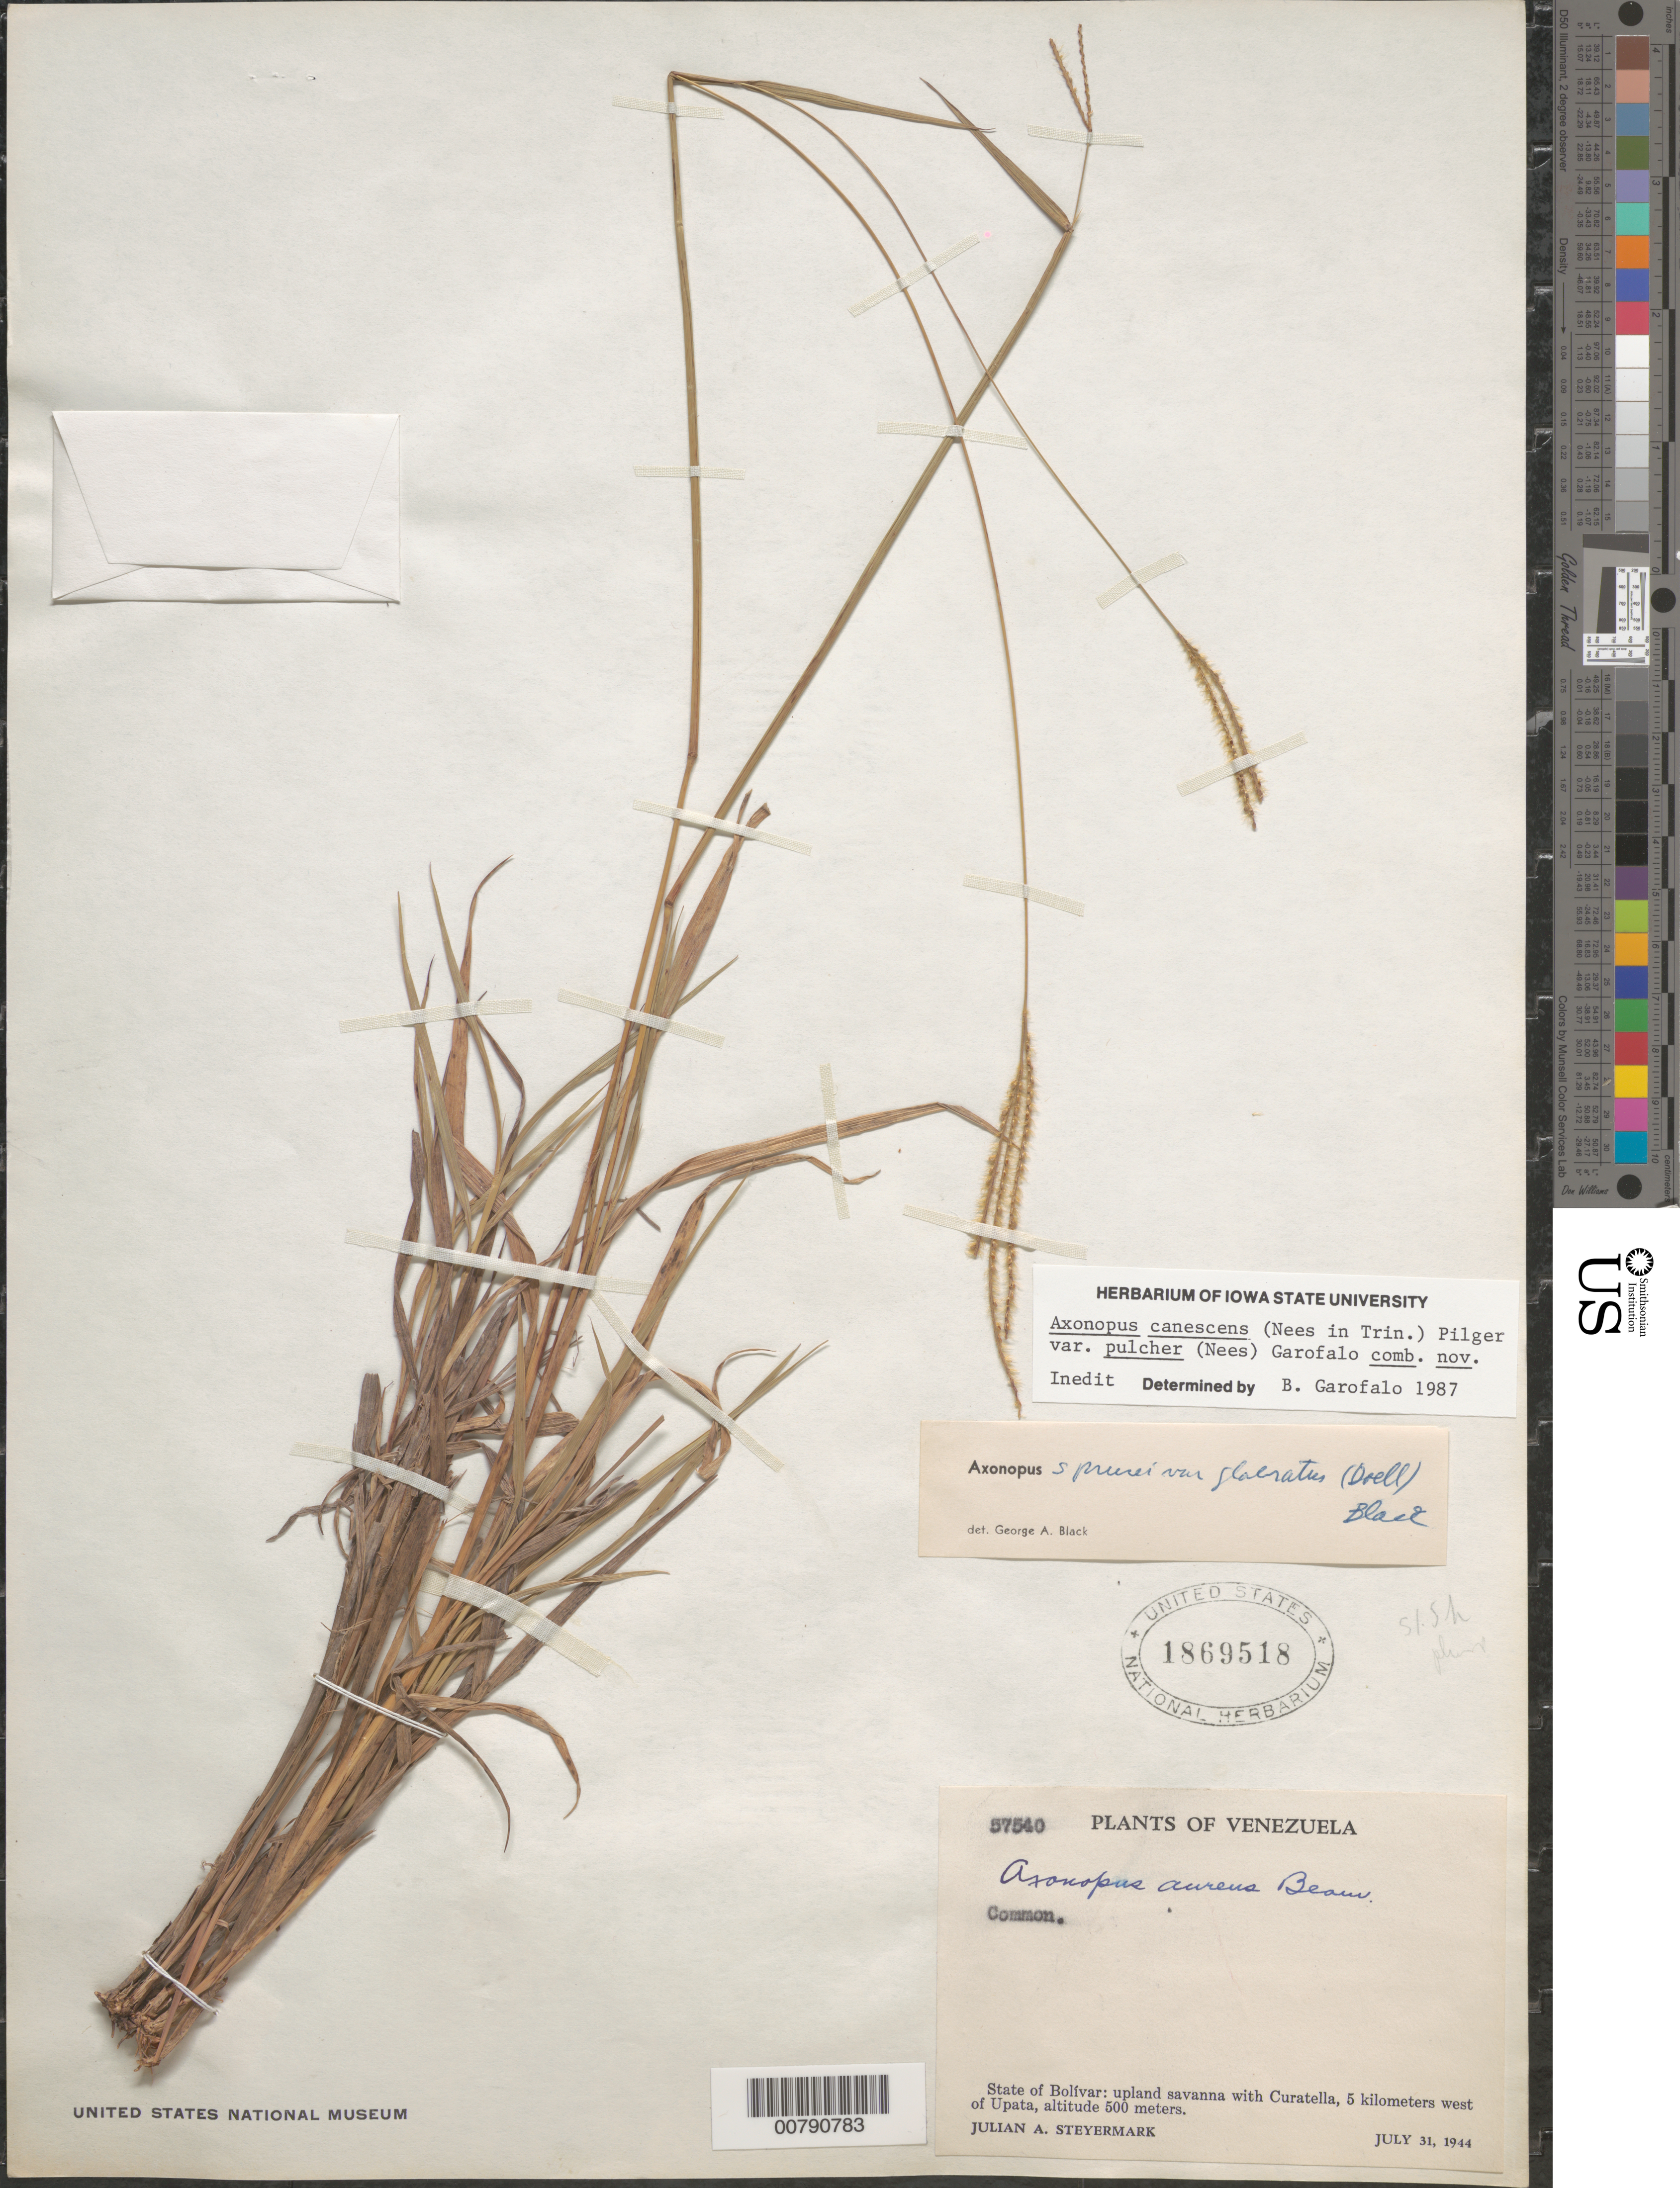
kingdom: Plantae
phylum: Tracheophyta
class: Liliopsida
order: Poales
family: Poaceae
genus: Axonopus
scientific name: Axonopus canescens var. pulcher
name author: (Nees in Trin.) Pilg.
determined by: Garofalo, B.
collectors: J. Steyermark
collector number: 57540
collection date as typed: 31-Jul-44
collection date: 1944-07-31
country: Venezuela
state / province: Bolívar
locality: Upata, 5 km W of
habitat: Upland savanna with Curatella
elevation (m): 500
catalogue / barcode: US 1869518